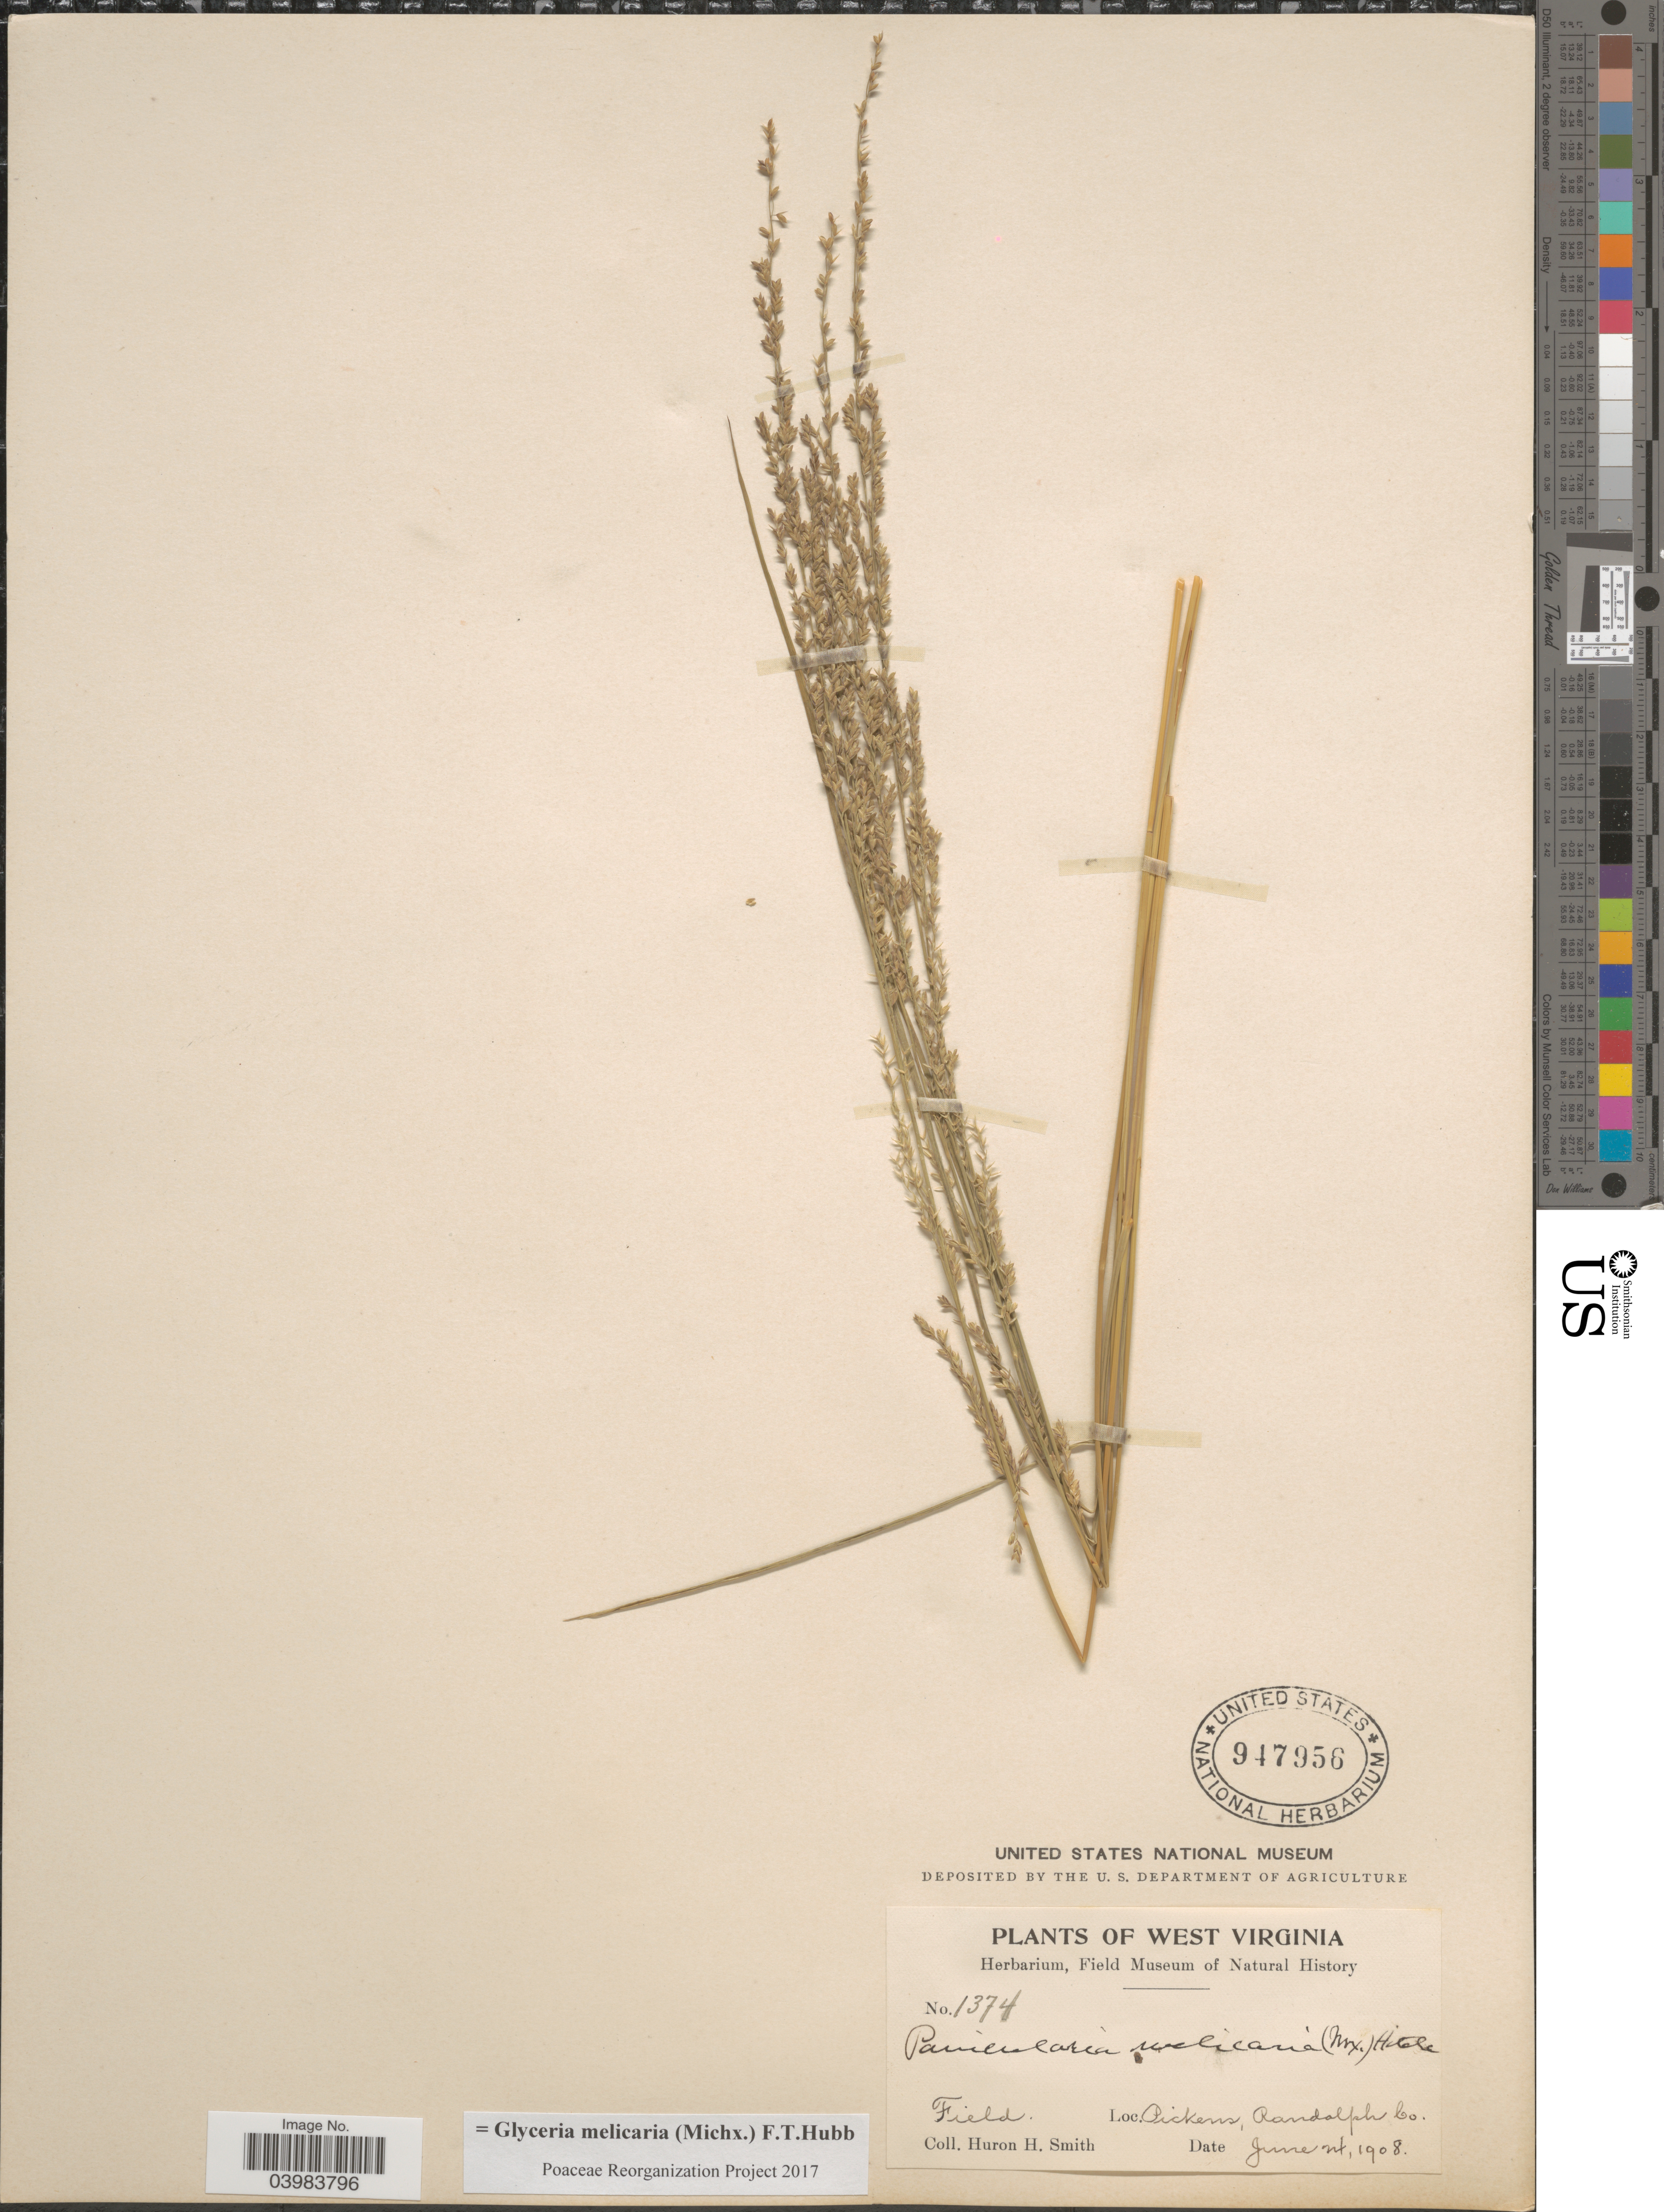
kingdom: Plantae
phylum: Tracheophyta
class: Liliopsida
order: Poales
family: Poaceae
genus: Glyceria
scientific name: Glyceria melicaria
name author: (Michx.) F.T. Hubb.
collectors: Huron H. Smith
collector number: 1374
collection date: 1908-06-24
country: United States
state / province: West Virginia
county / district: Randolph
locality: Pickens, Randolph Co.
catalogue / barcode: US 947956